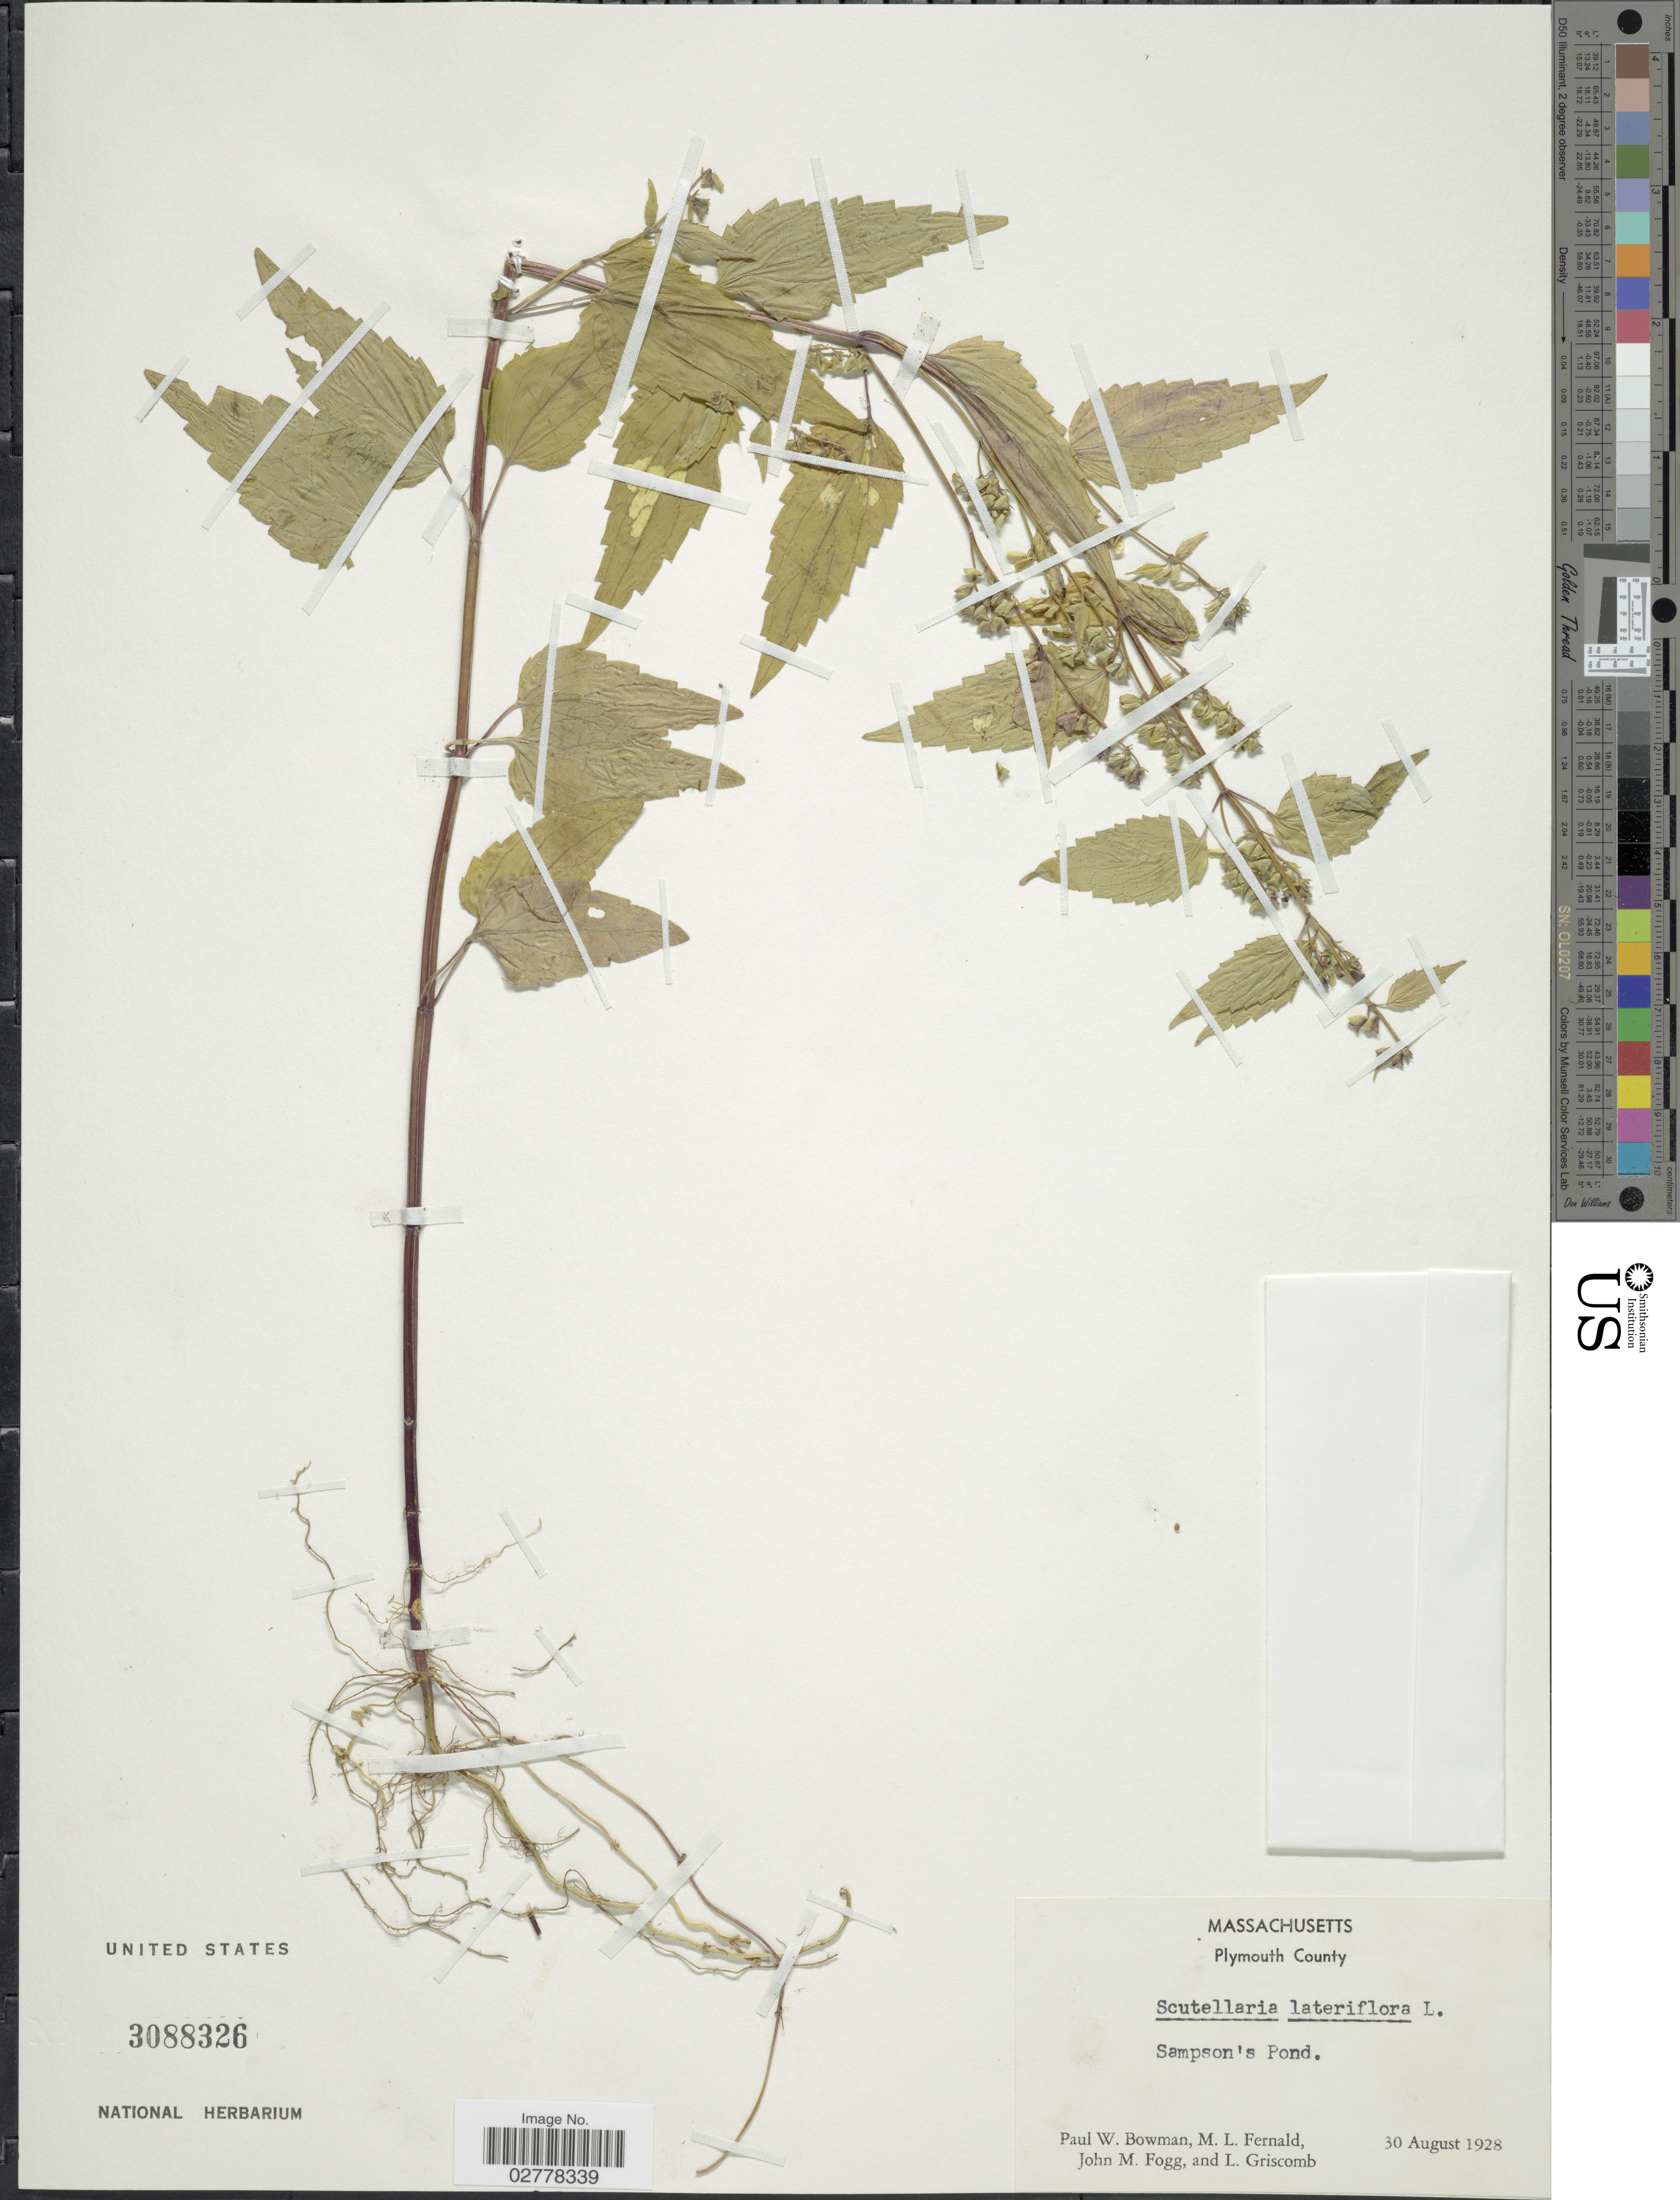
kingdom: Plantae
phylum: Tracheophyta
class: Magnoliopsida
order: Lamiales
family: Lamiaceae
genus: Scutellaria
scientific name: Scutellaria lateriflora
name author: L.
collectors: P. Bowman, M. L. Fernald, J. Fogg & L. Griscomb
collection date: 1928-08-30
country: United States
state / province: Massachusetts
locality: Plymouth County. Sampson's Pond.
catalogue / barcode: US 3088326